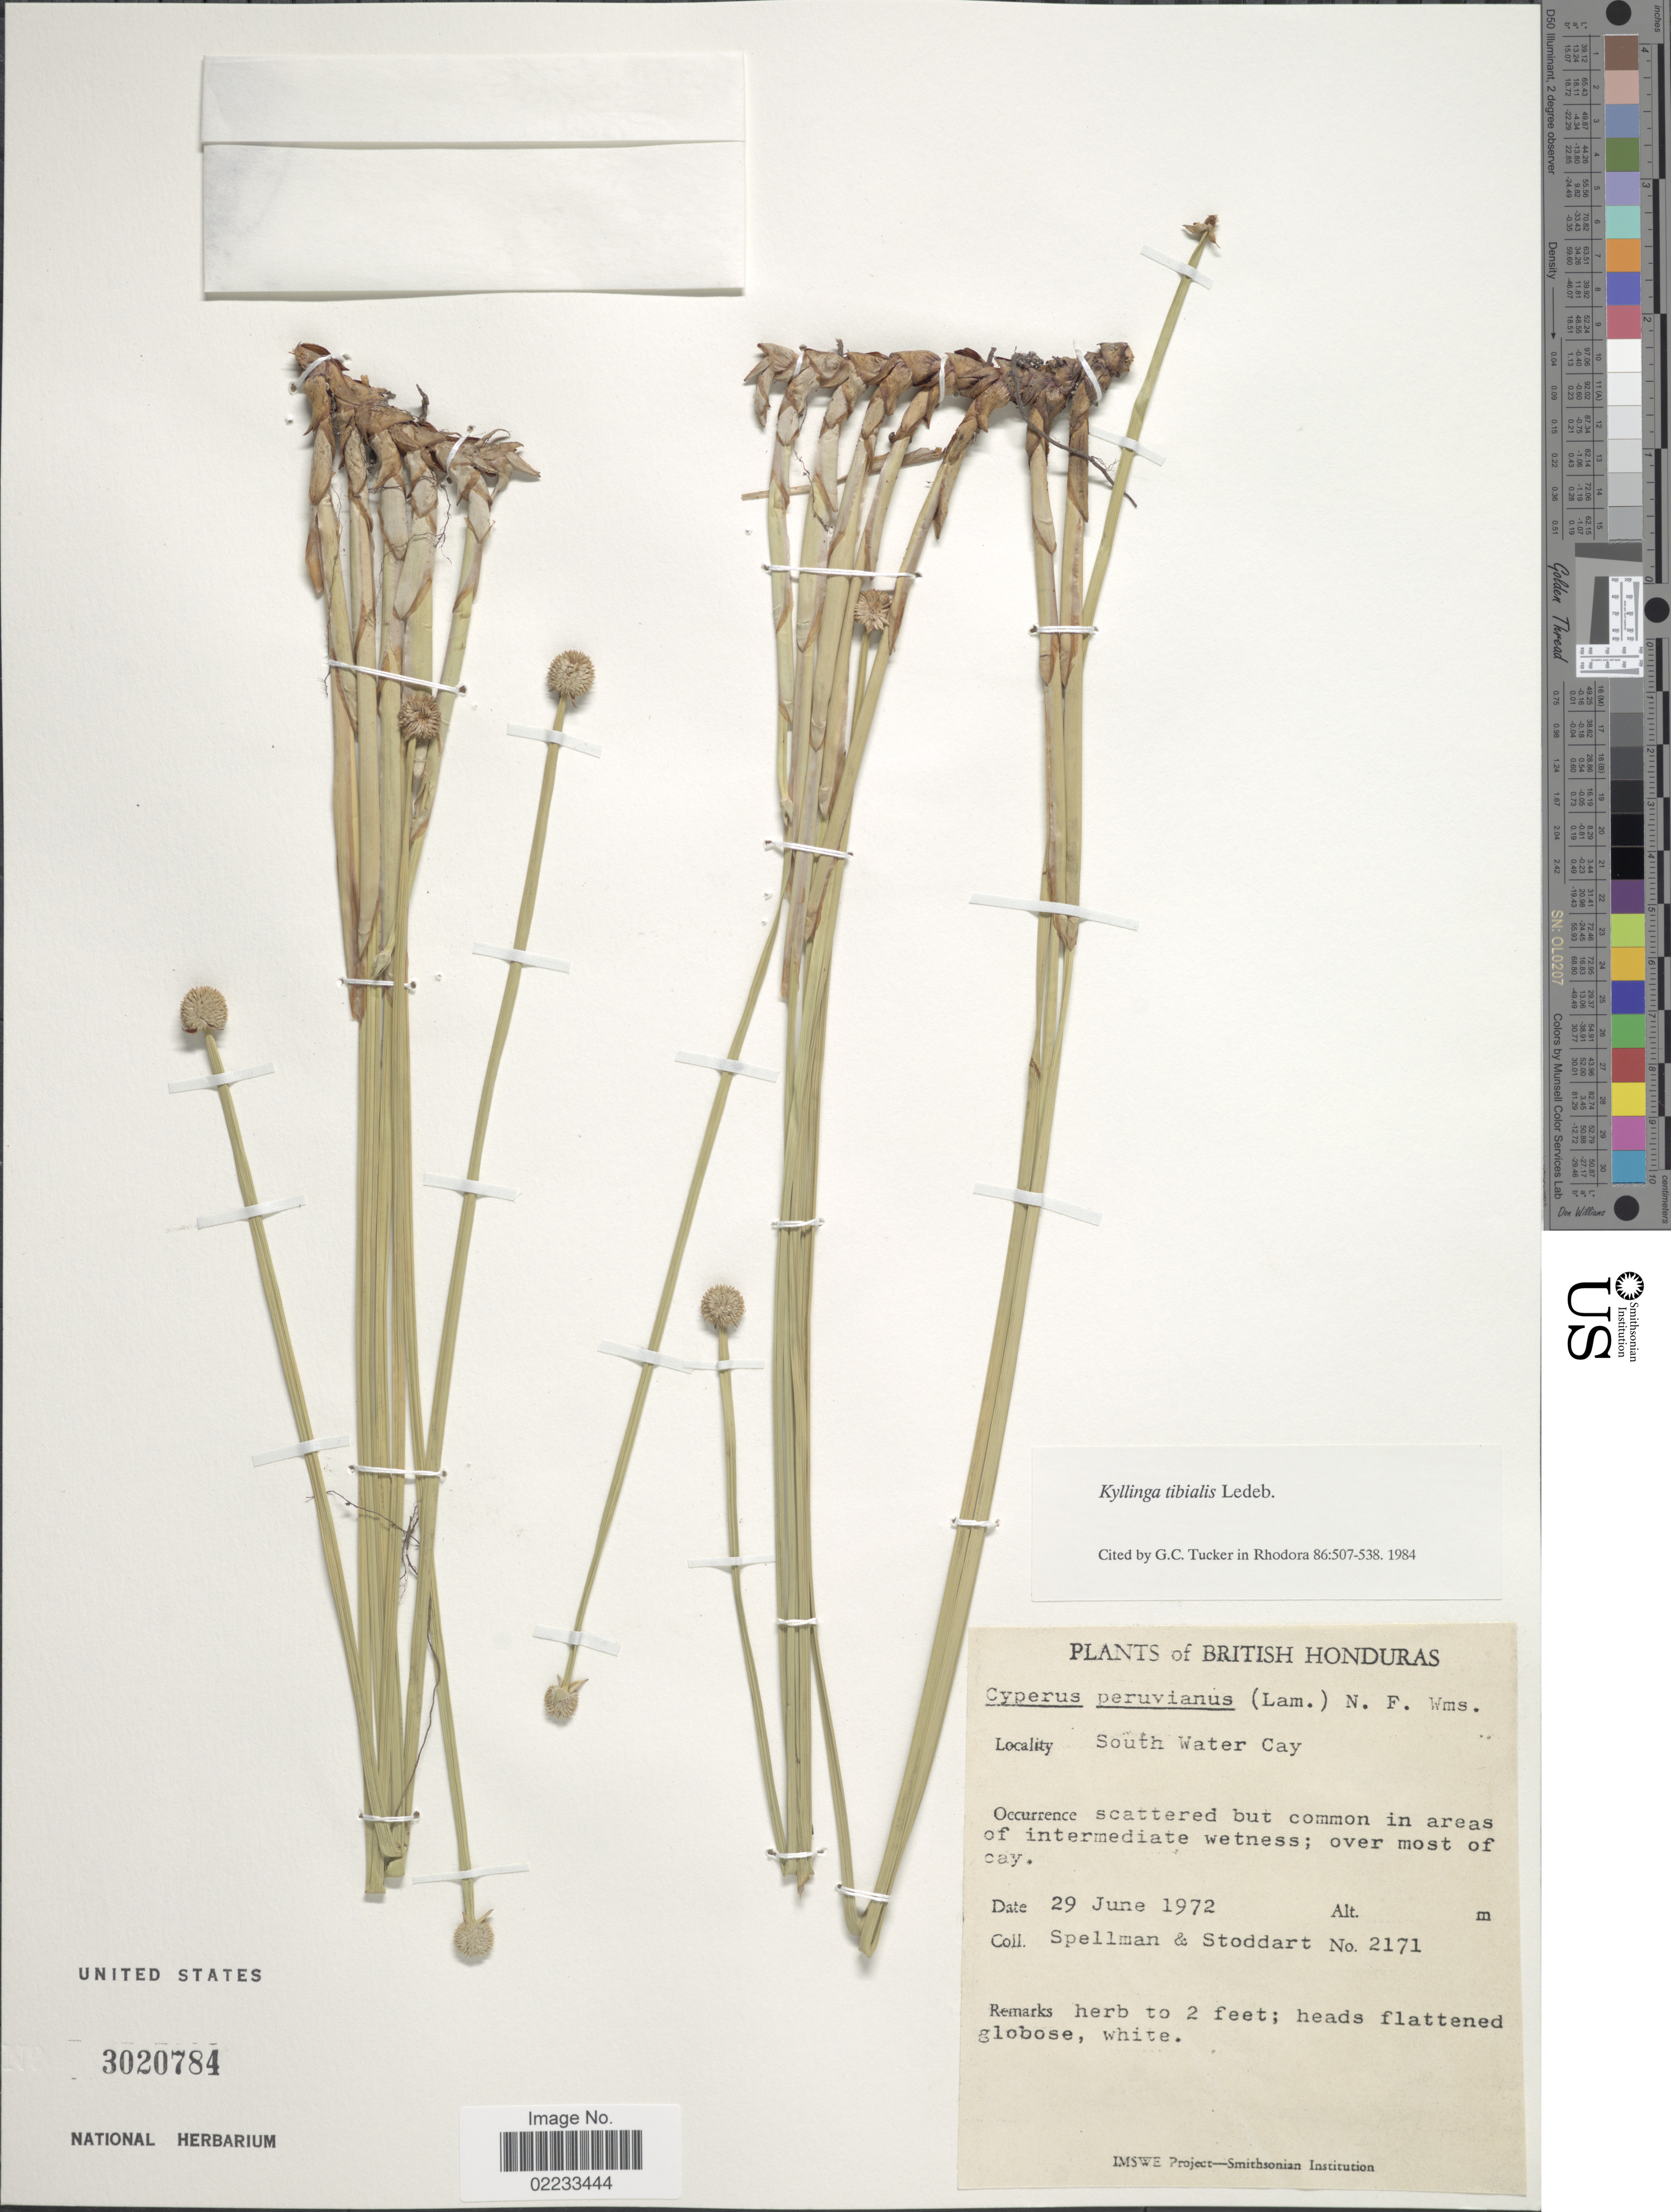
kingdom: Plantae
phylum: Tracheophyta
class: Liliopsida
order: Poales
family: Cyperaceae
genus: Cyperus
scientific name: Cyperus tibialis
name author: (Poit. ex Ledeb.) Govaerts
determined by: Strong, Mark T., (BOT), Smithsonian Institution - National Museum of Natural History (UNITED STATES)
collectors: Spellman, -- & -. Stoddart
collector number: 2171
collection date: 1972-06-29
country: Belize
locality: British Honduras. South Water Cay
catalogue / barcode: US 3020784